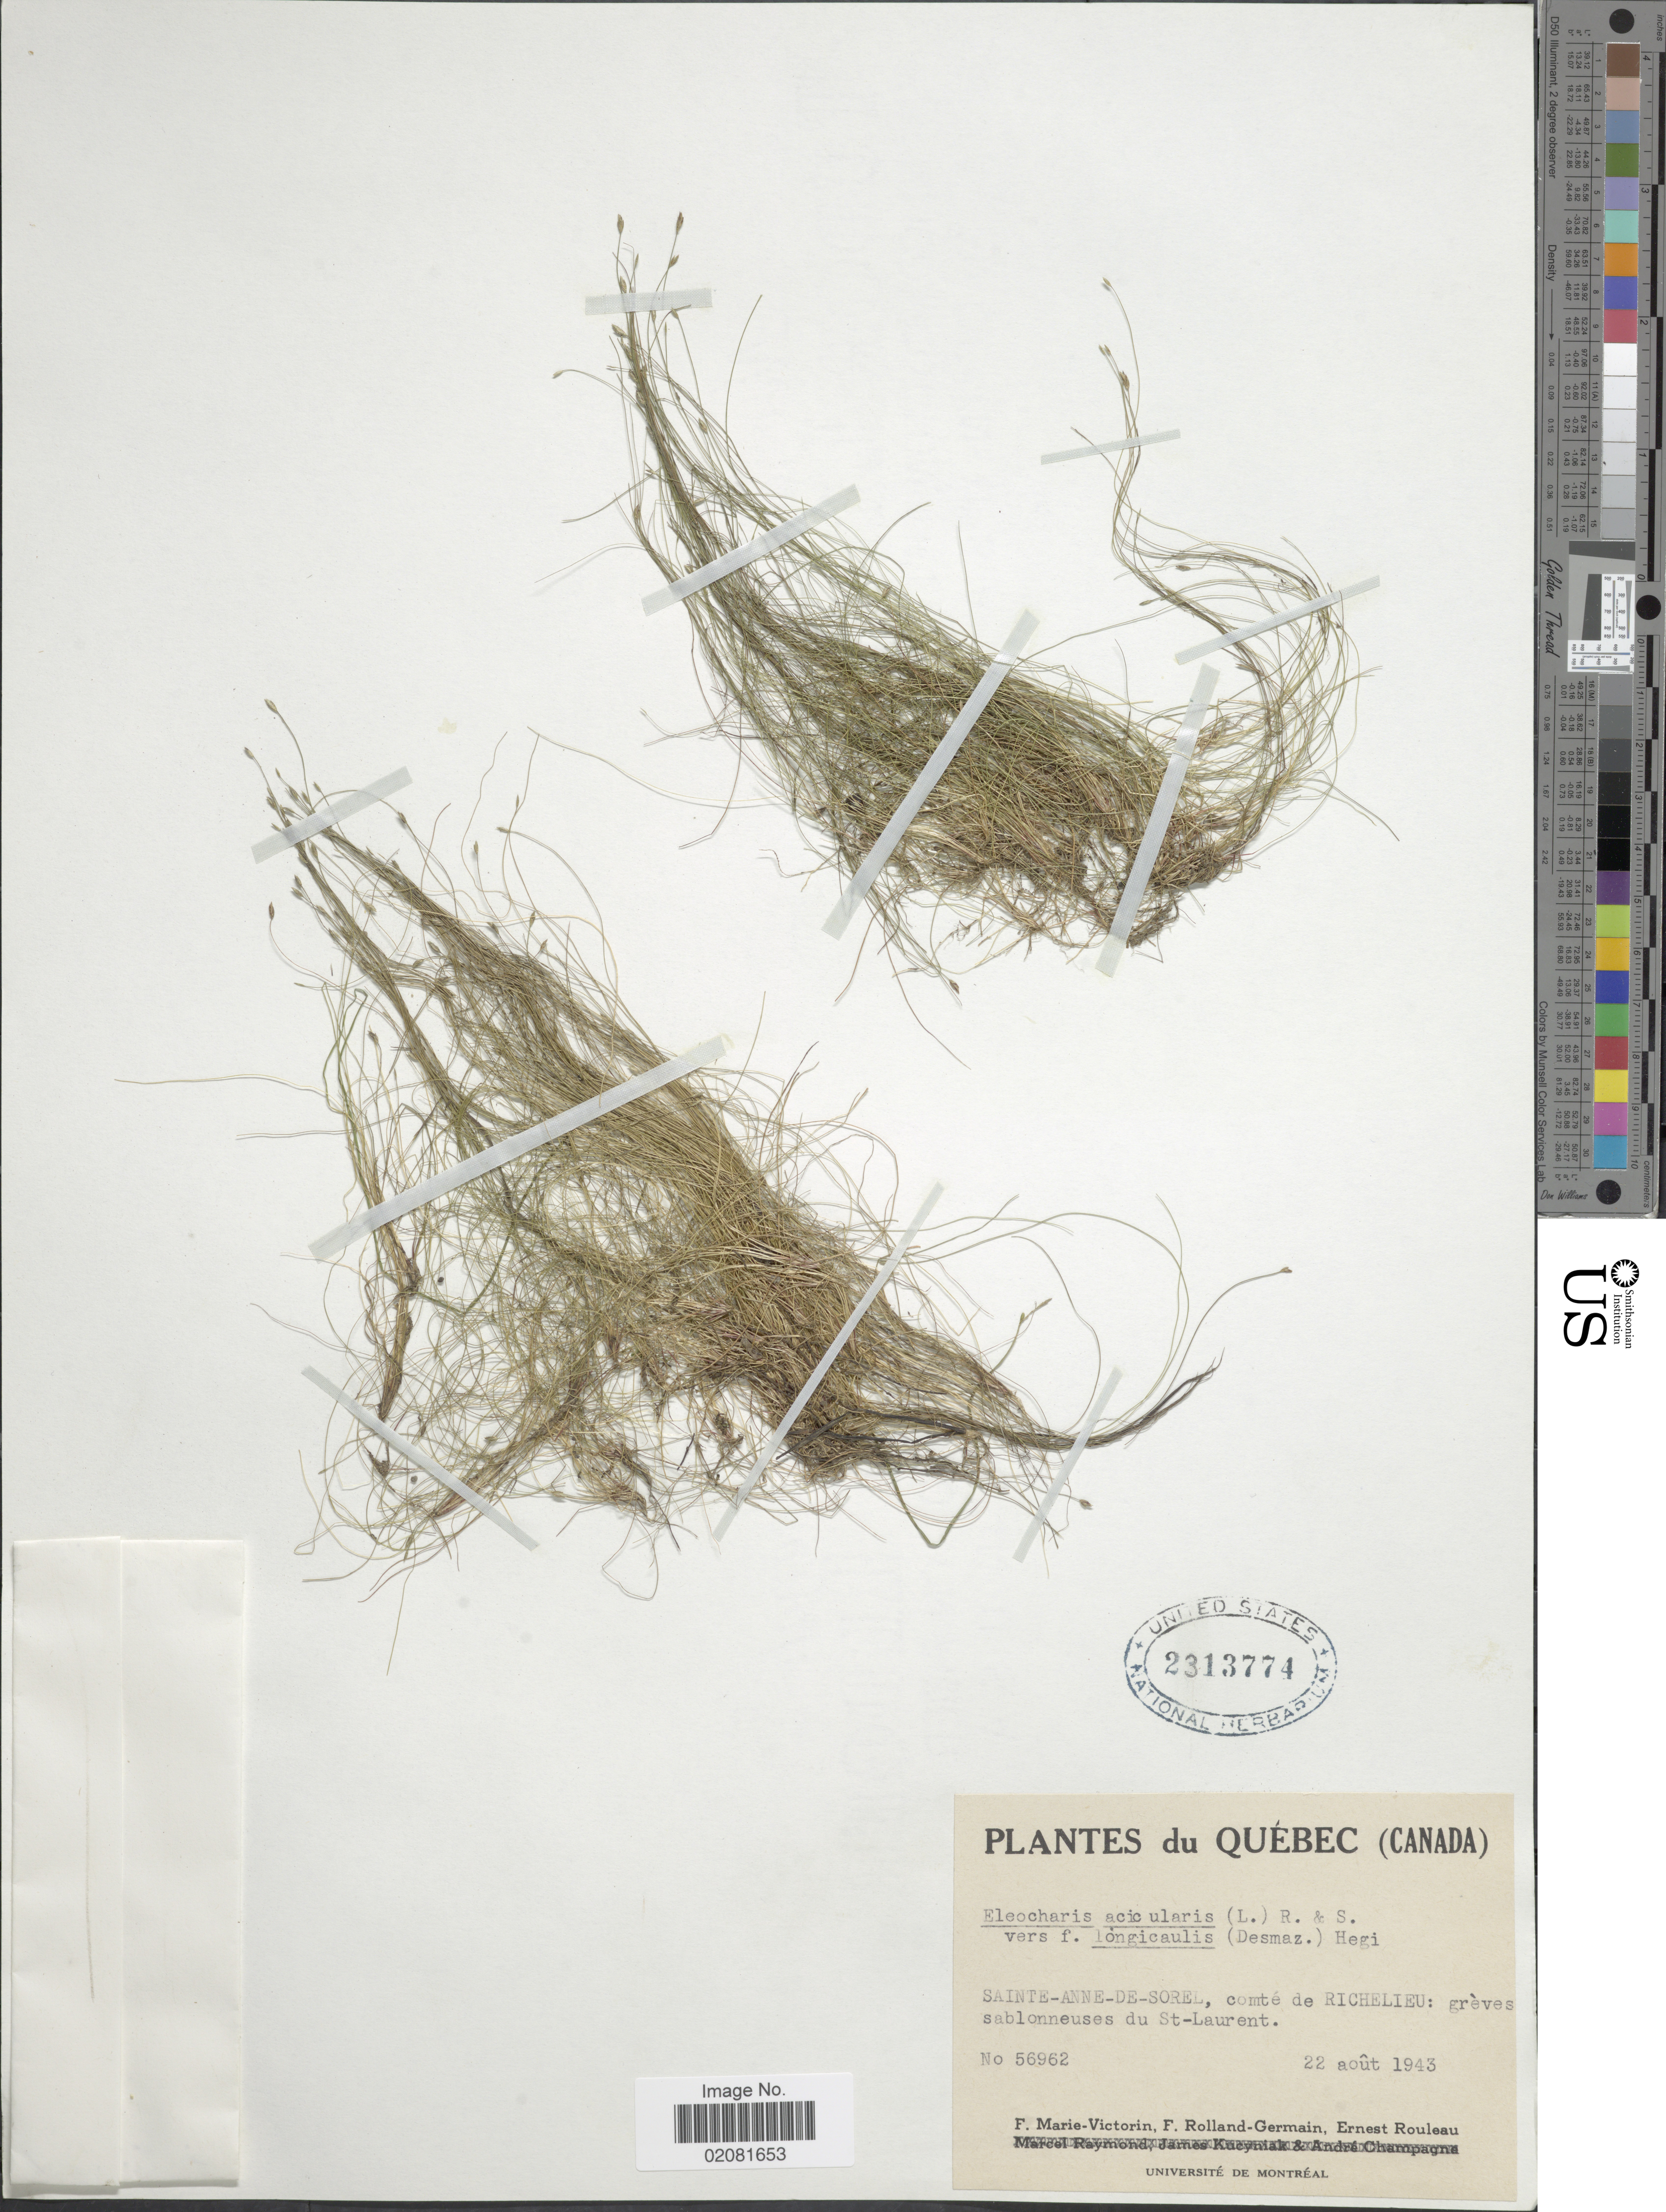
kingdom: Plantae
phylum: Tracheophyta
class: Liliopsida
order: Poales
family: Cyperaceae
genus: Eleocharis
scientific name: Eleocharis acicularis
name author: (L.) Roem. & Schult.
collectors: F. Marie-Victorin, Rolland-Germain & E. Rouleau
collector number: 56962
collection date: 1943-08-22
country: Canada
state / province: Quebec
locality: Sainte-Anne-De-Sorel, comté de Richelieu: grèves sablonneuses du St-Laurent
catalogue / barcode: US 2313774